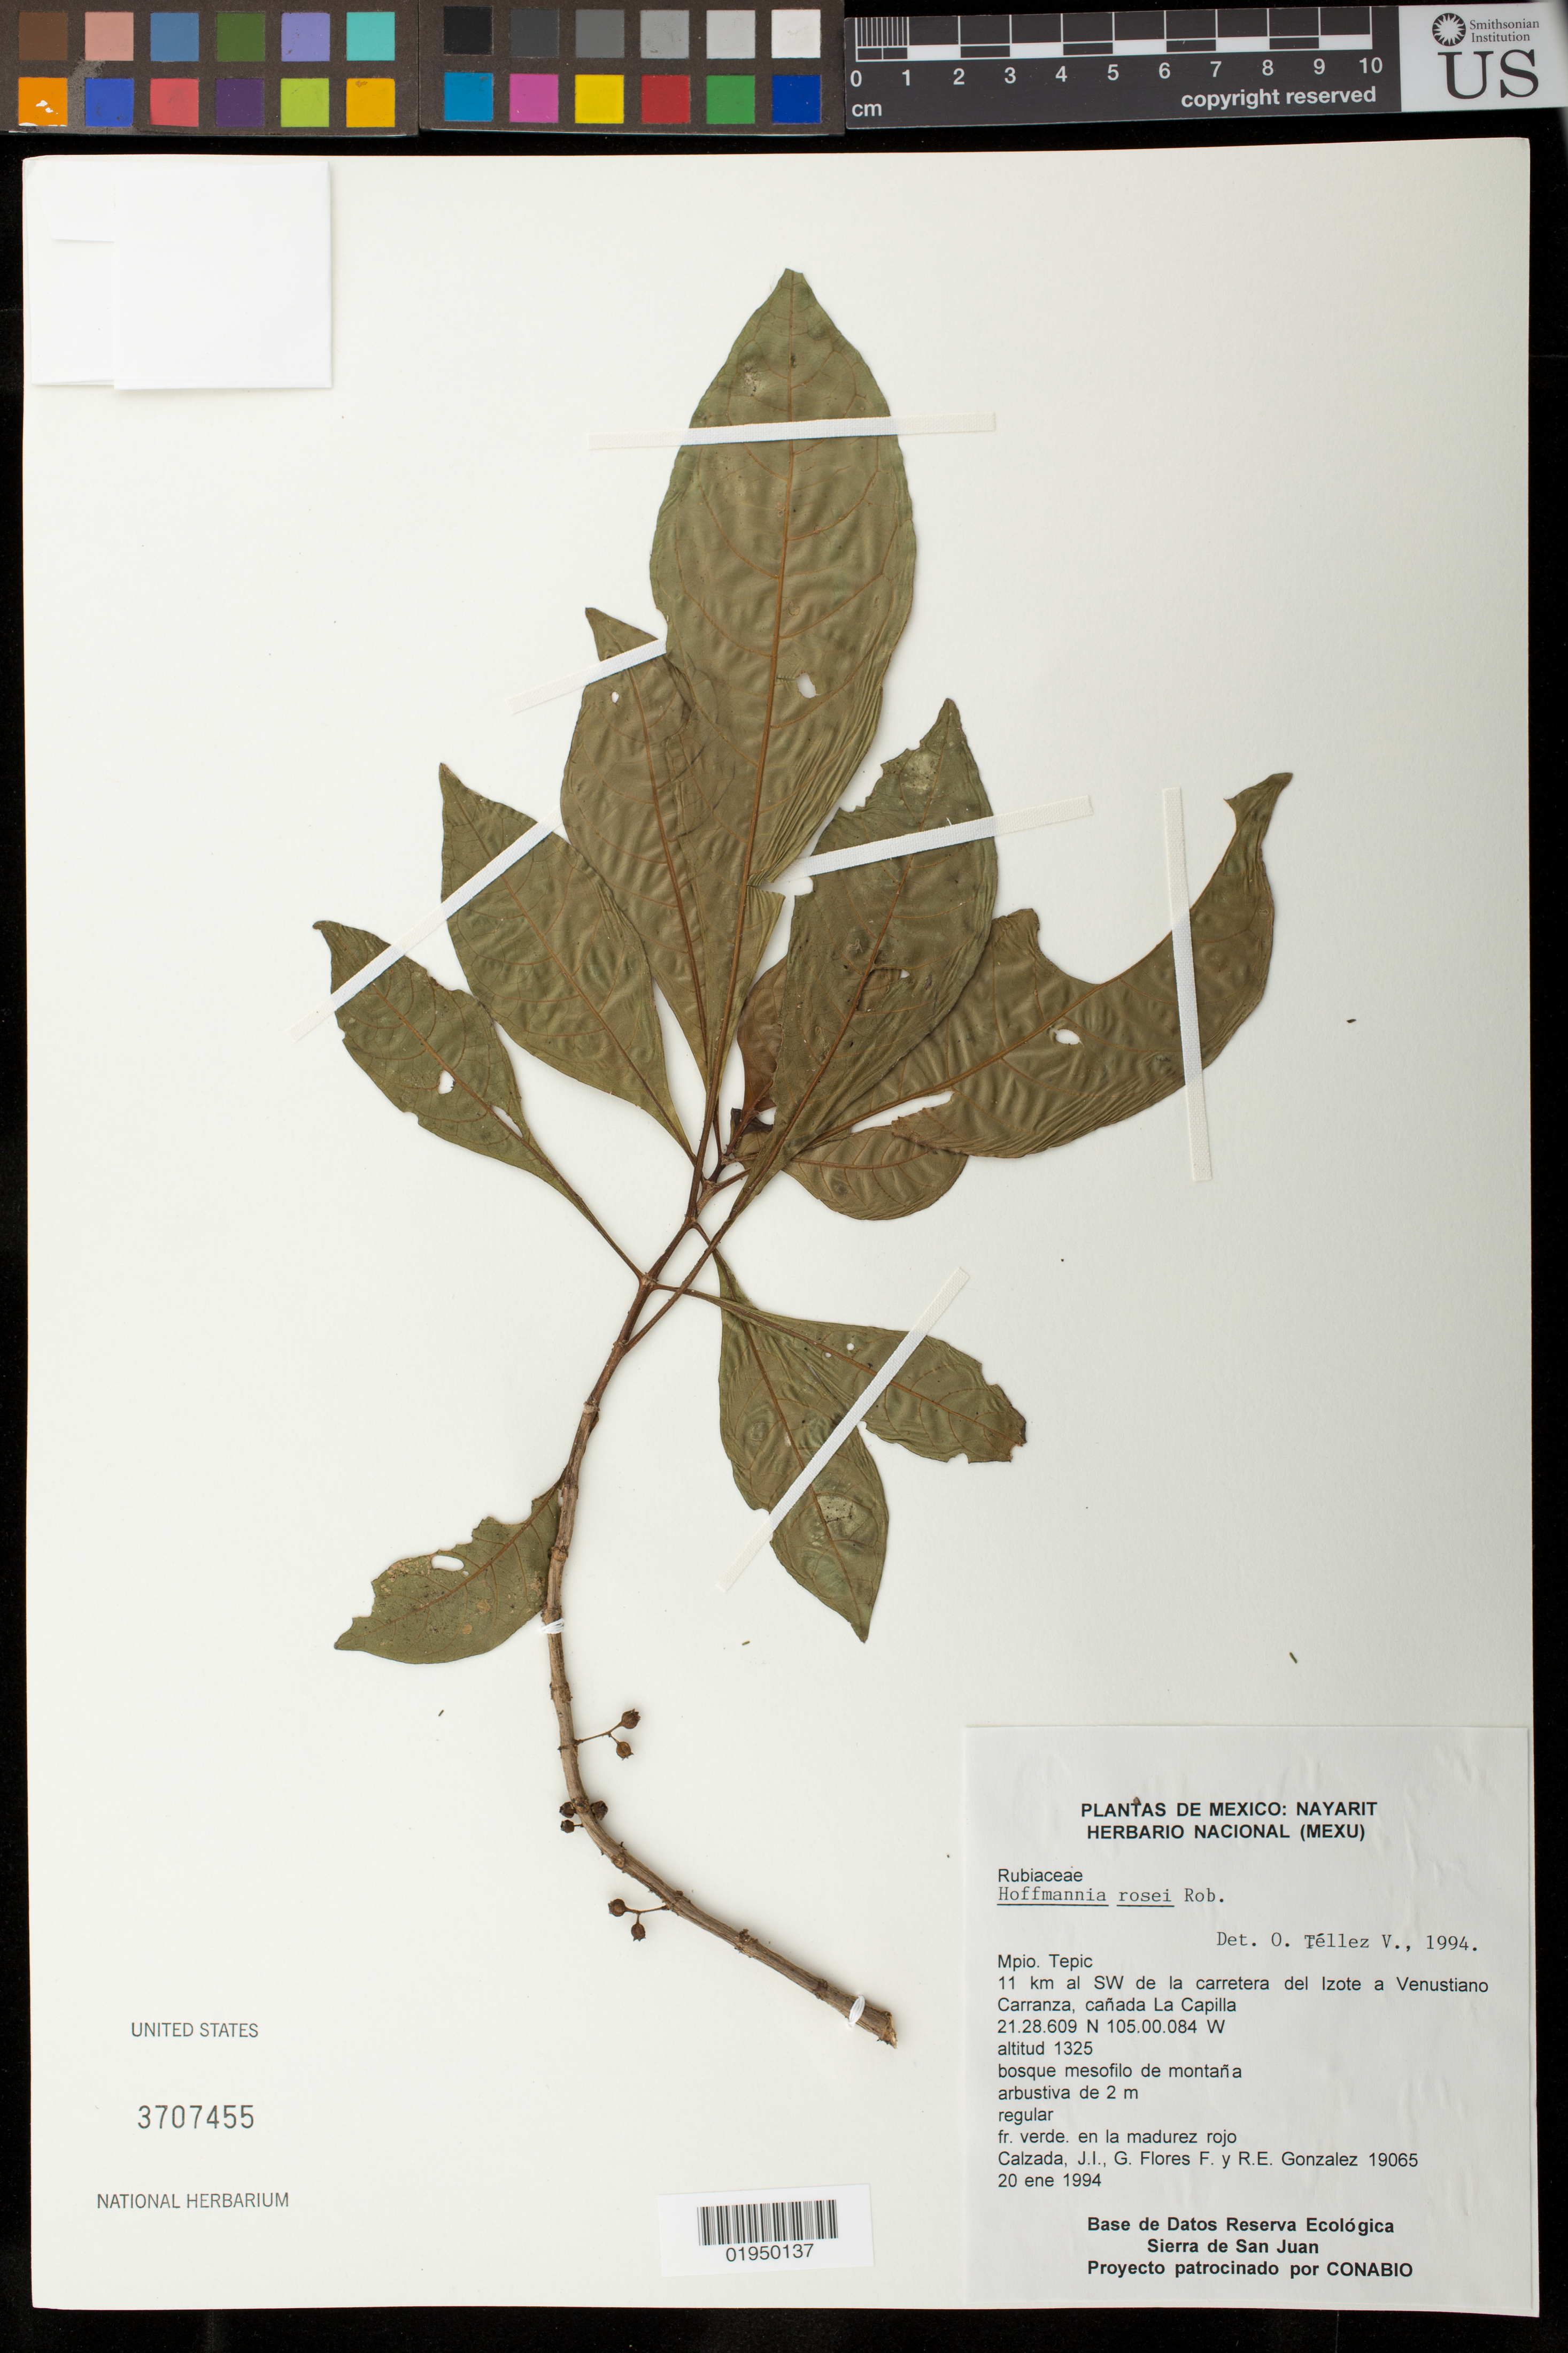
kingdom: Plantae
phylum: Tracheophyta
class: Magnoliopsida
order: Gentianales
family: Rubiaceae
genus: Hoffmannia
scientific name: Hoffmannia rosei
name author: B.L. Rob.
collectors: J. I. Calzada, C. Flores F. & R. Gonzalez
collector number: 19065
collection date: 1994-01-20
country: Mexico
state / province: Nayarit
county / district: Tepic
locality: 11 km al Sw de la carretera del Izote a Venustiano Carranza, canada La capilla.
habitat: bosqye mesofilo de monatna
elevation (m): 1325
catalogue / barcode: US 3707455